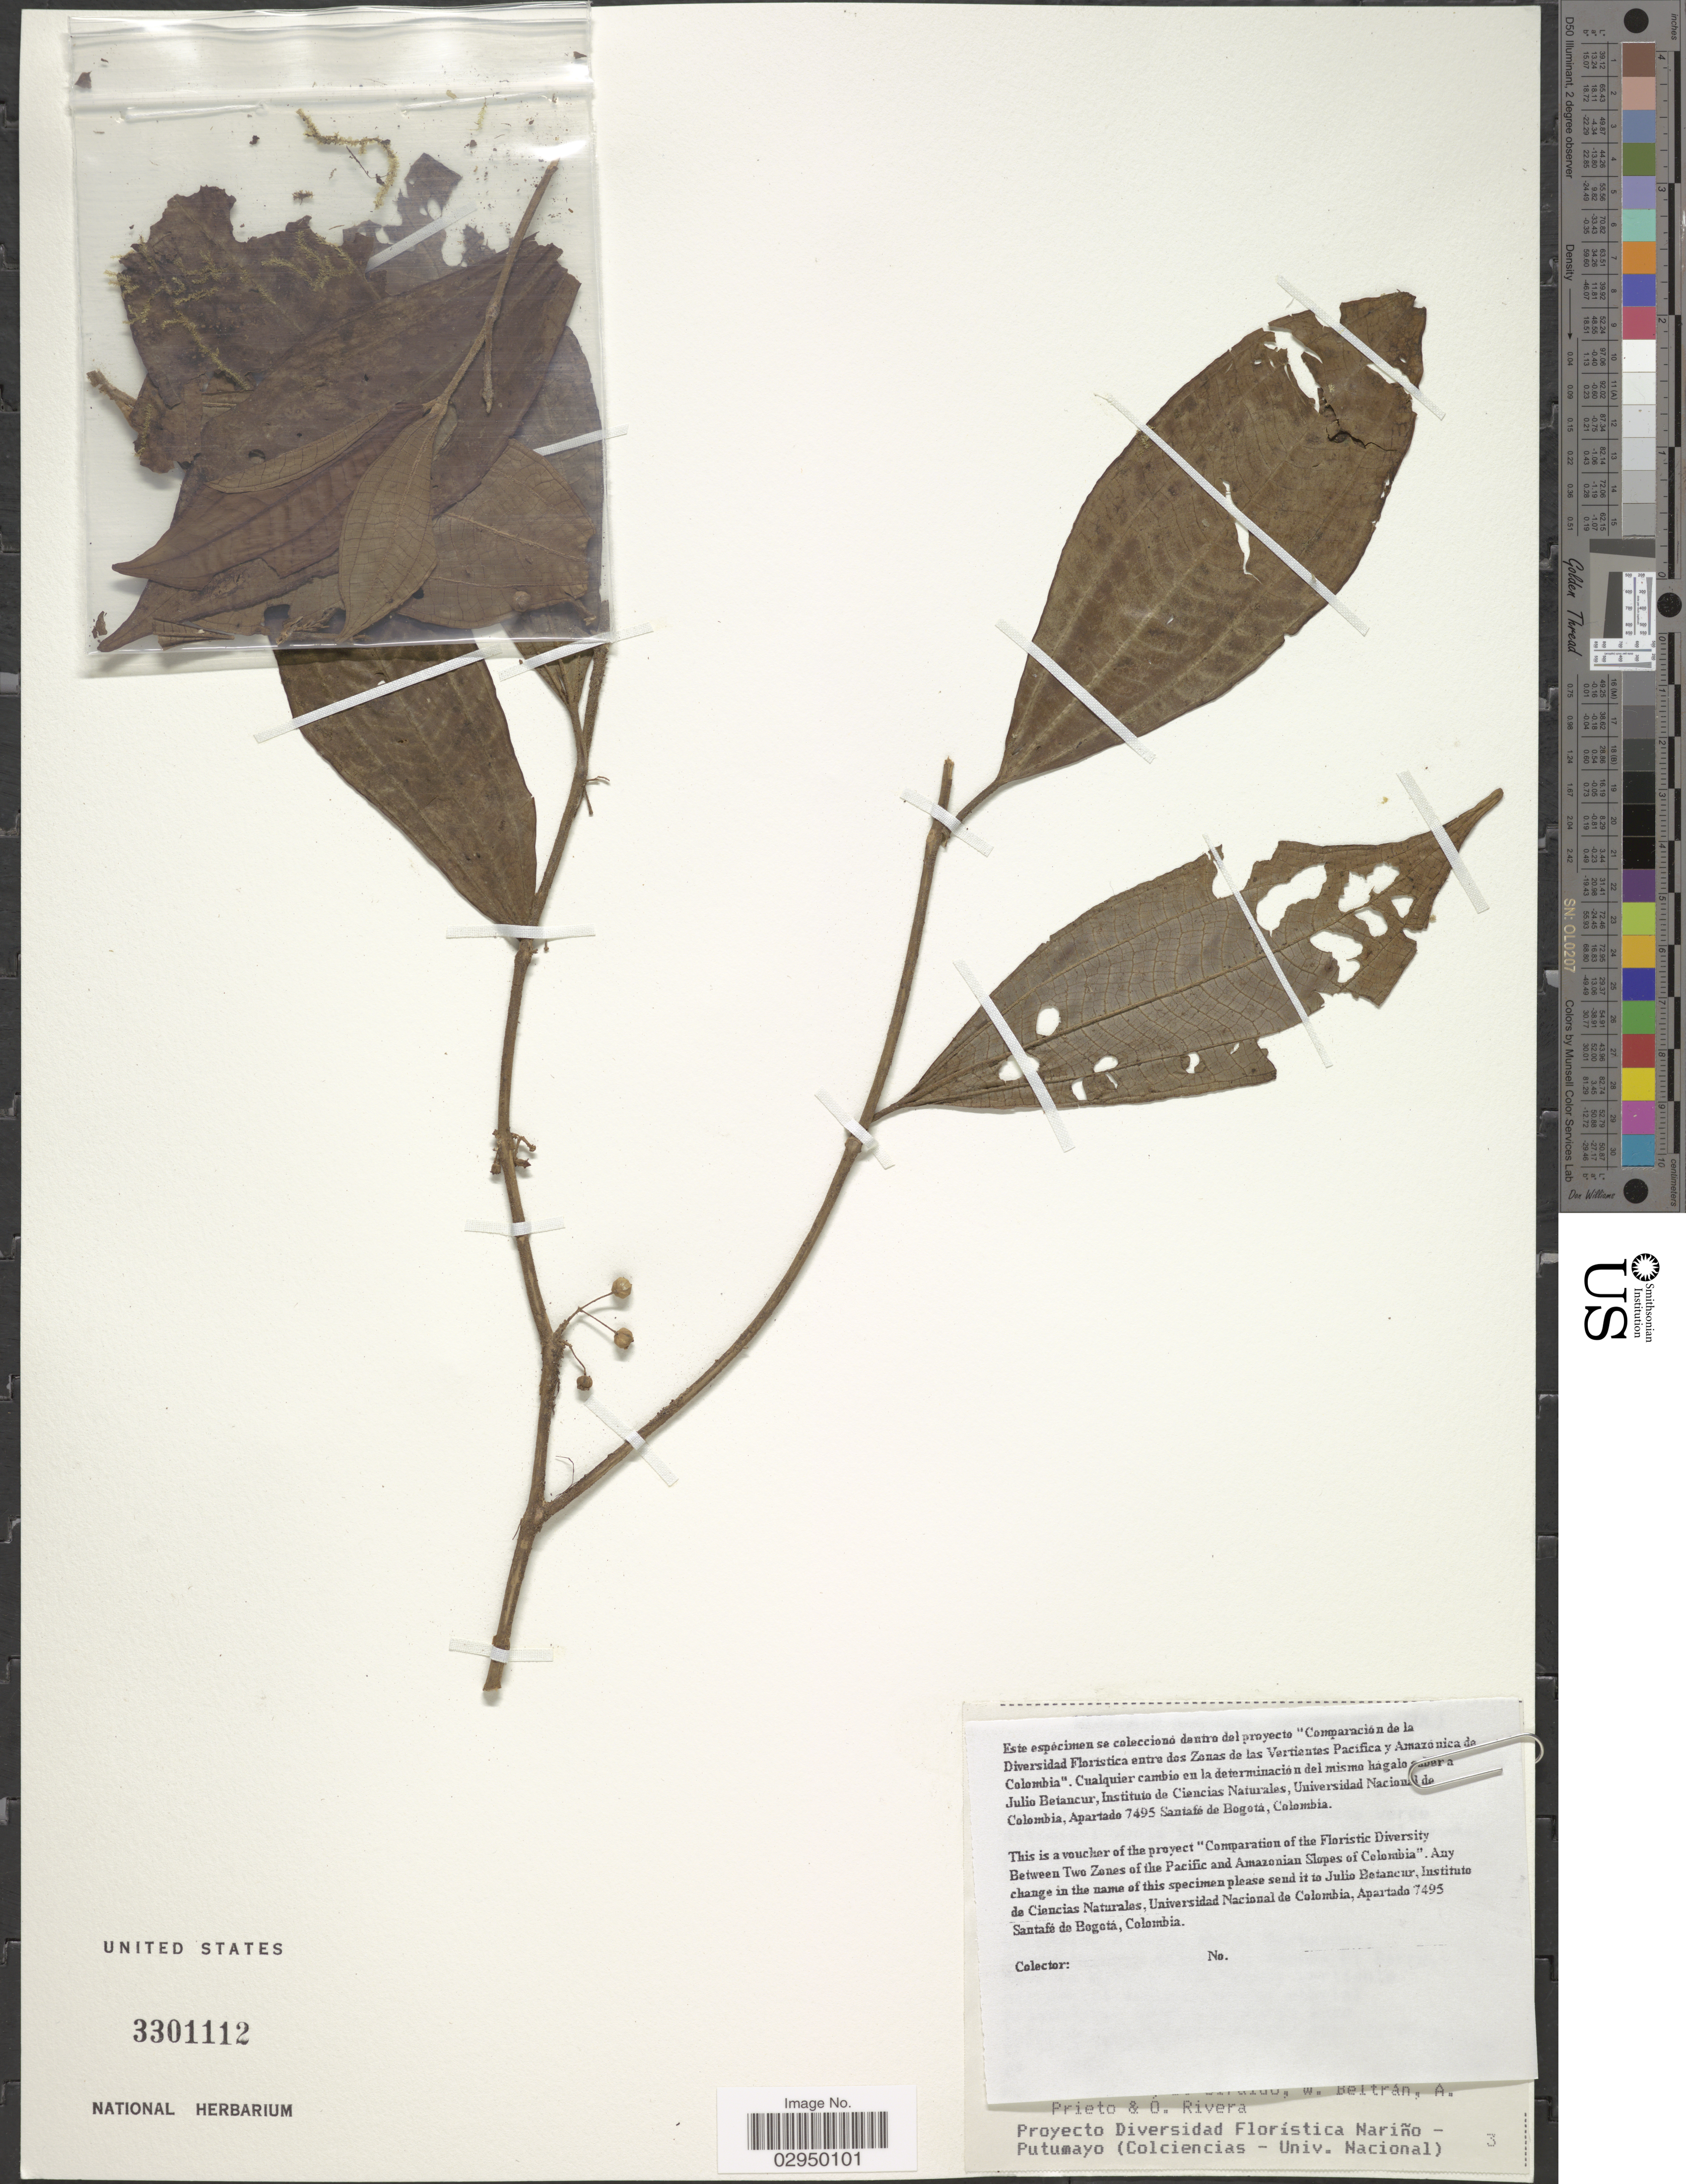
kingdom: Plantae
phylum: Tracheophyta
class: Magnoliopsida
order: Myrtales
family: Melastomataceae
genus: Clidemia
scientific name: Clidemia sp.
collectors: P. Franco, Collector illegible, W. Beltran, A. Prieto & O. Rivera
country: Colombia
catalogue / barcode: US 3301112